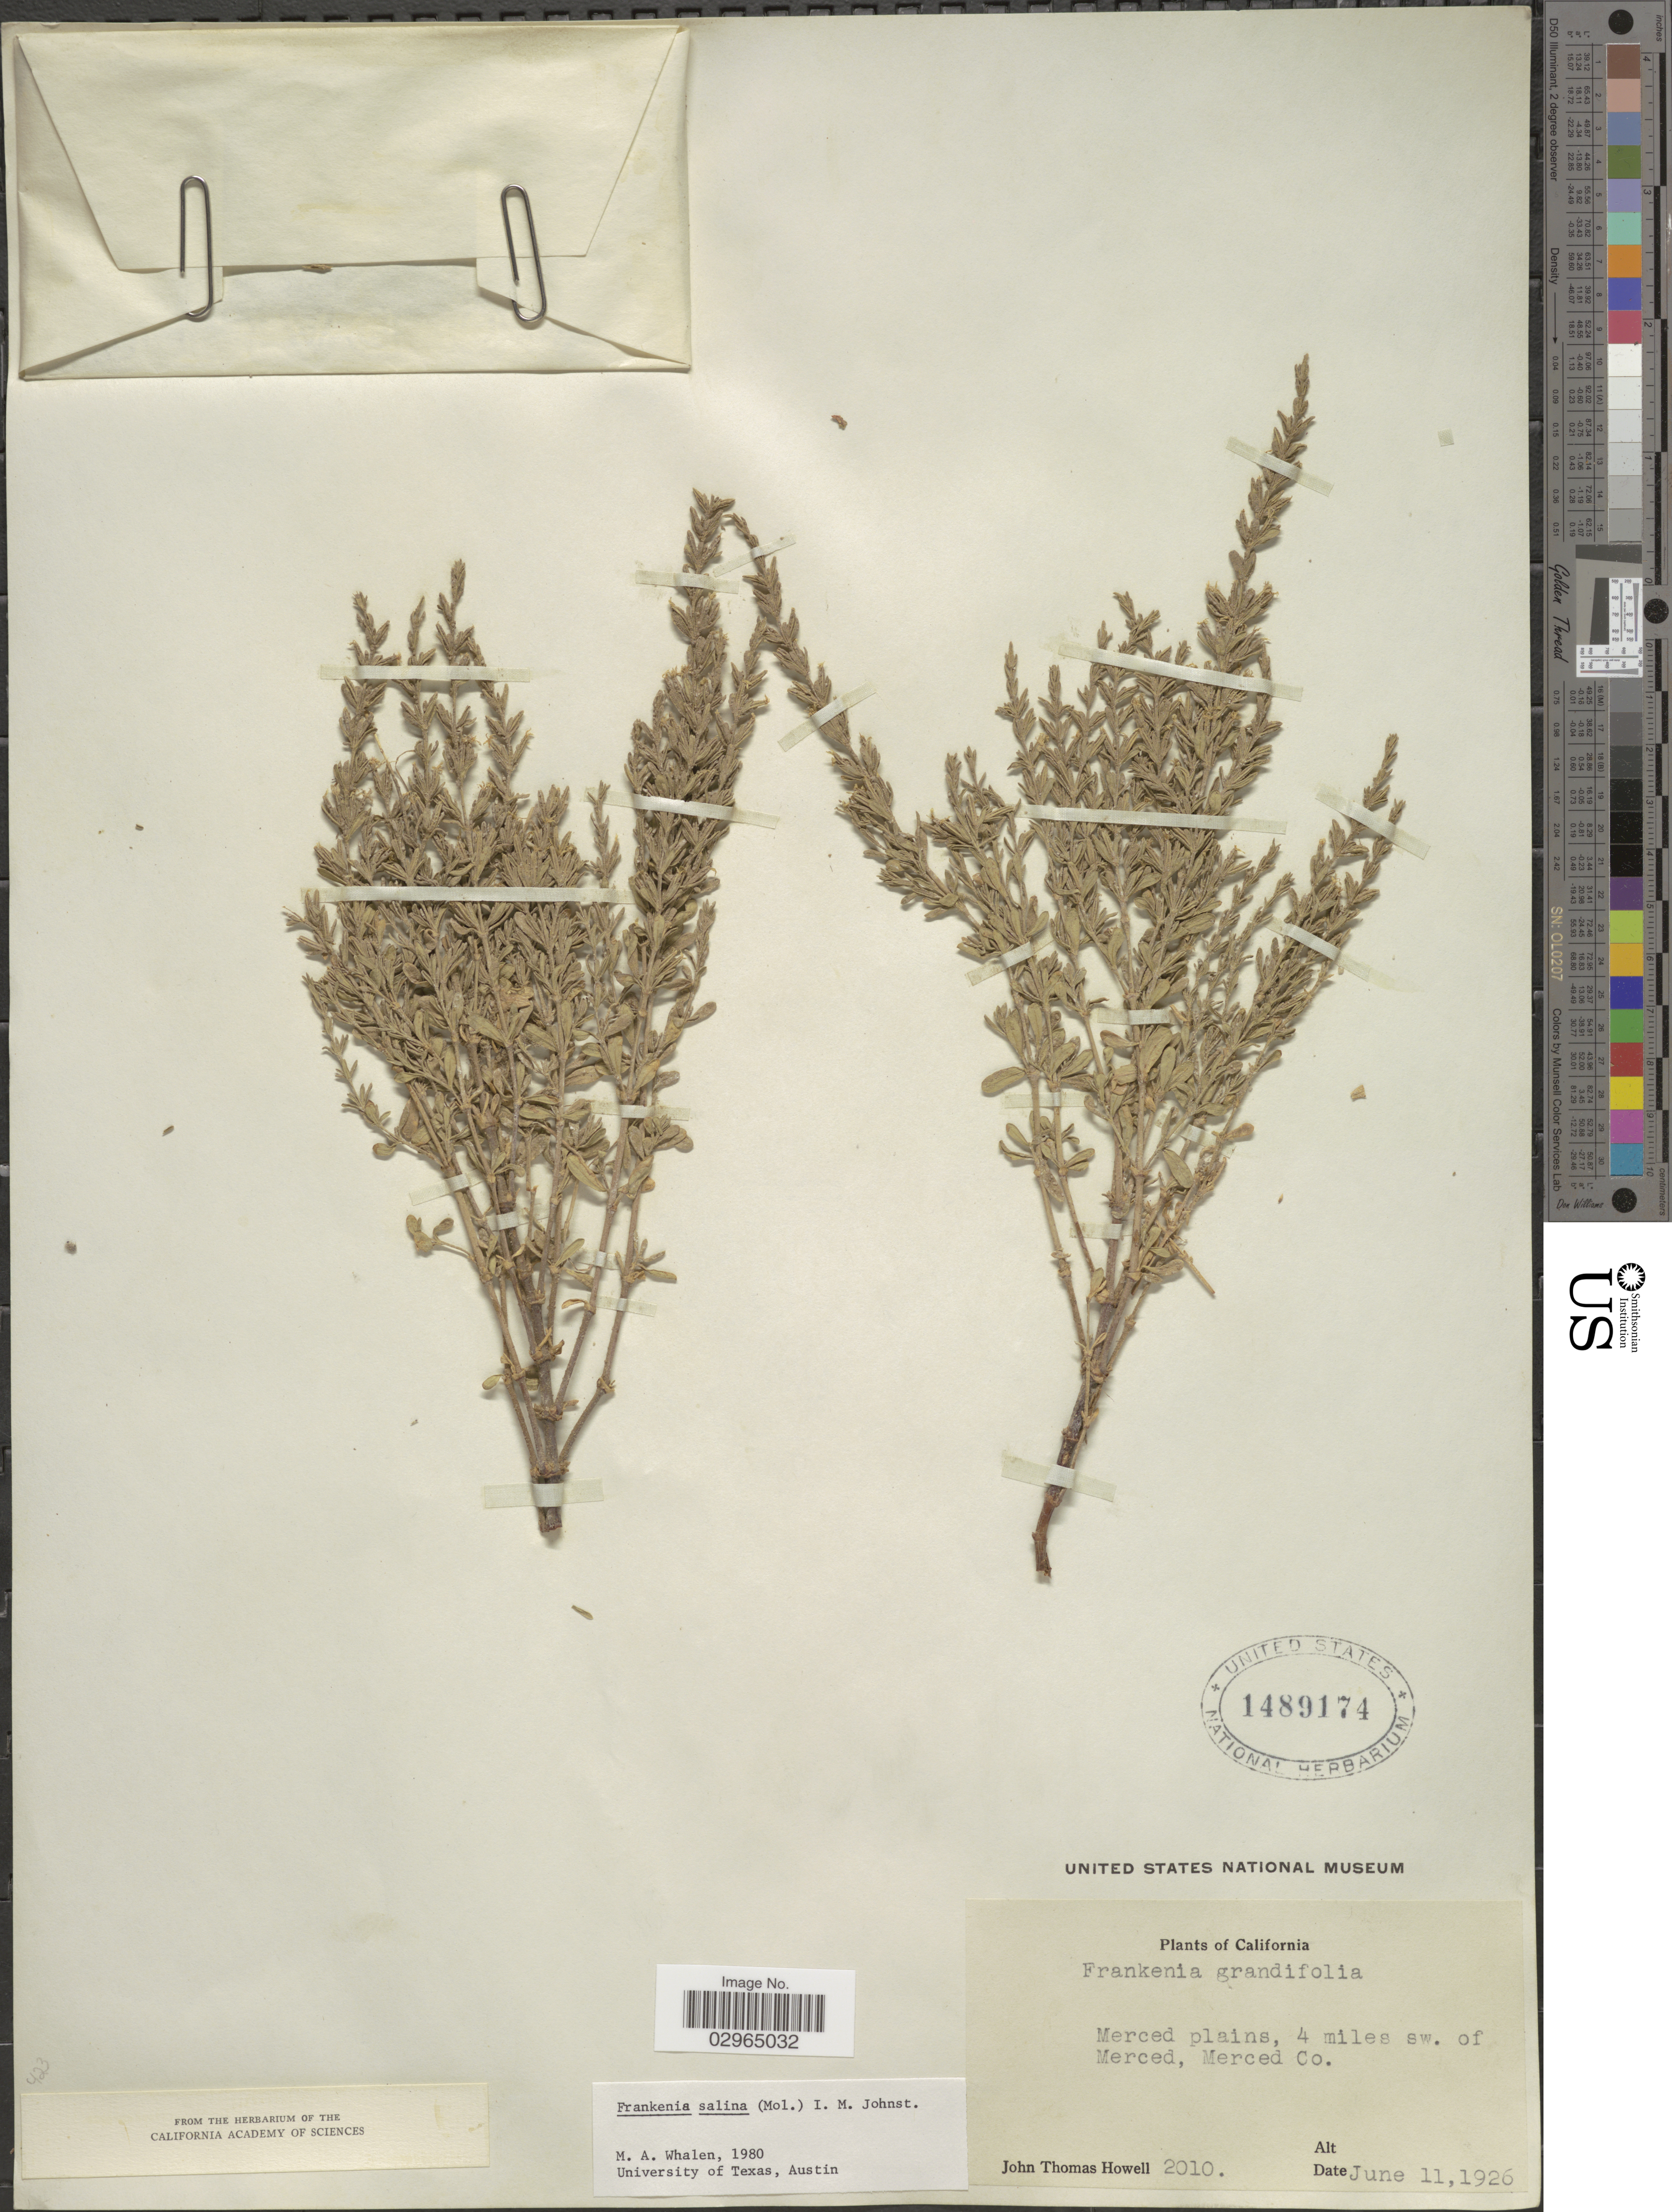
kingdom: Plantae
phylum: Tracheophyta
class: Magnoliopsida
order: Caryophyllales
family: Frankeniaceae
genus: Frankenia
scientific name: Frankenia salina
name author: (Molina) I.M. Johnst.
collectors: J. T. Howell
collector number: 2010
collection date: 1926-06-11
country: United States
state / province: California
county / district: Merced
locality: Merced plains, 4 miles sw. of Merced, Merced Co.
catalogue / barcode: US 1489174